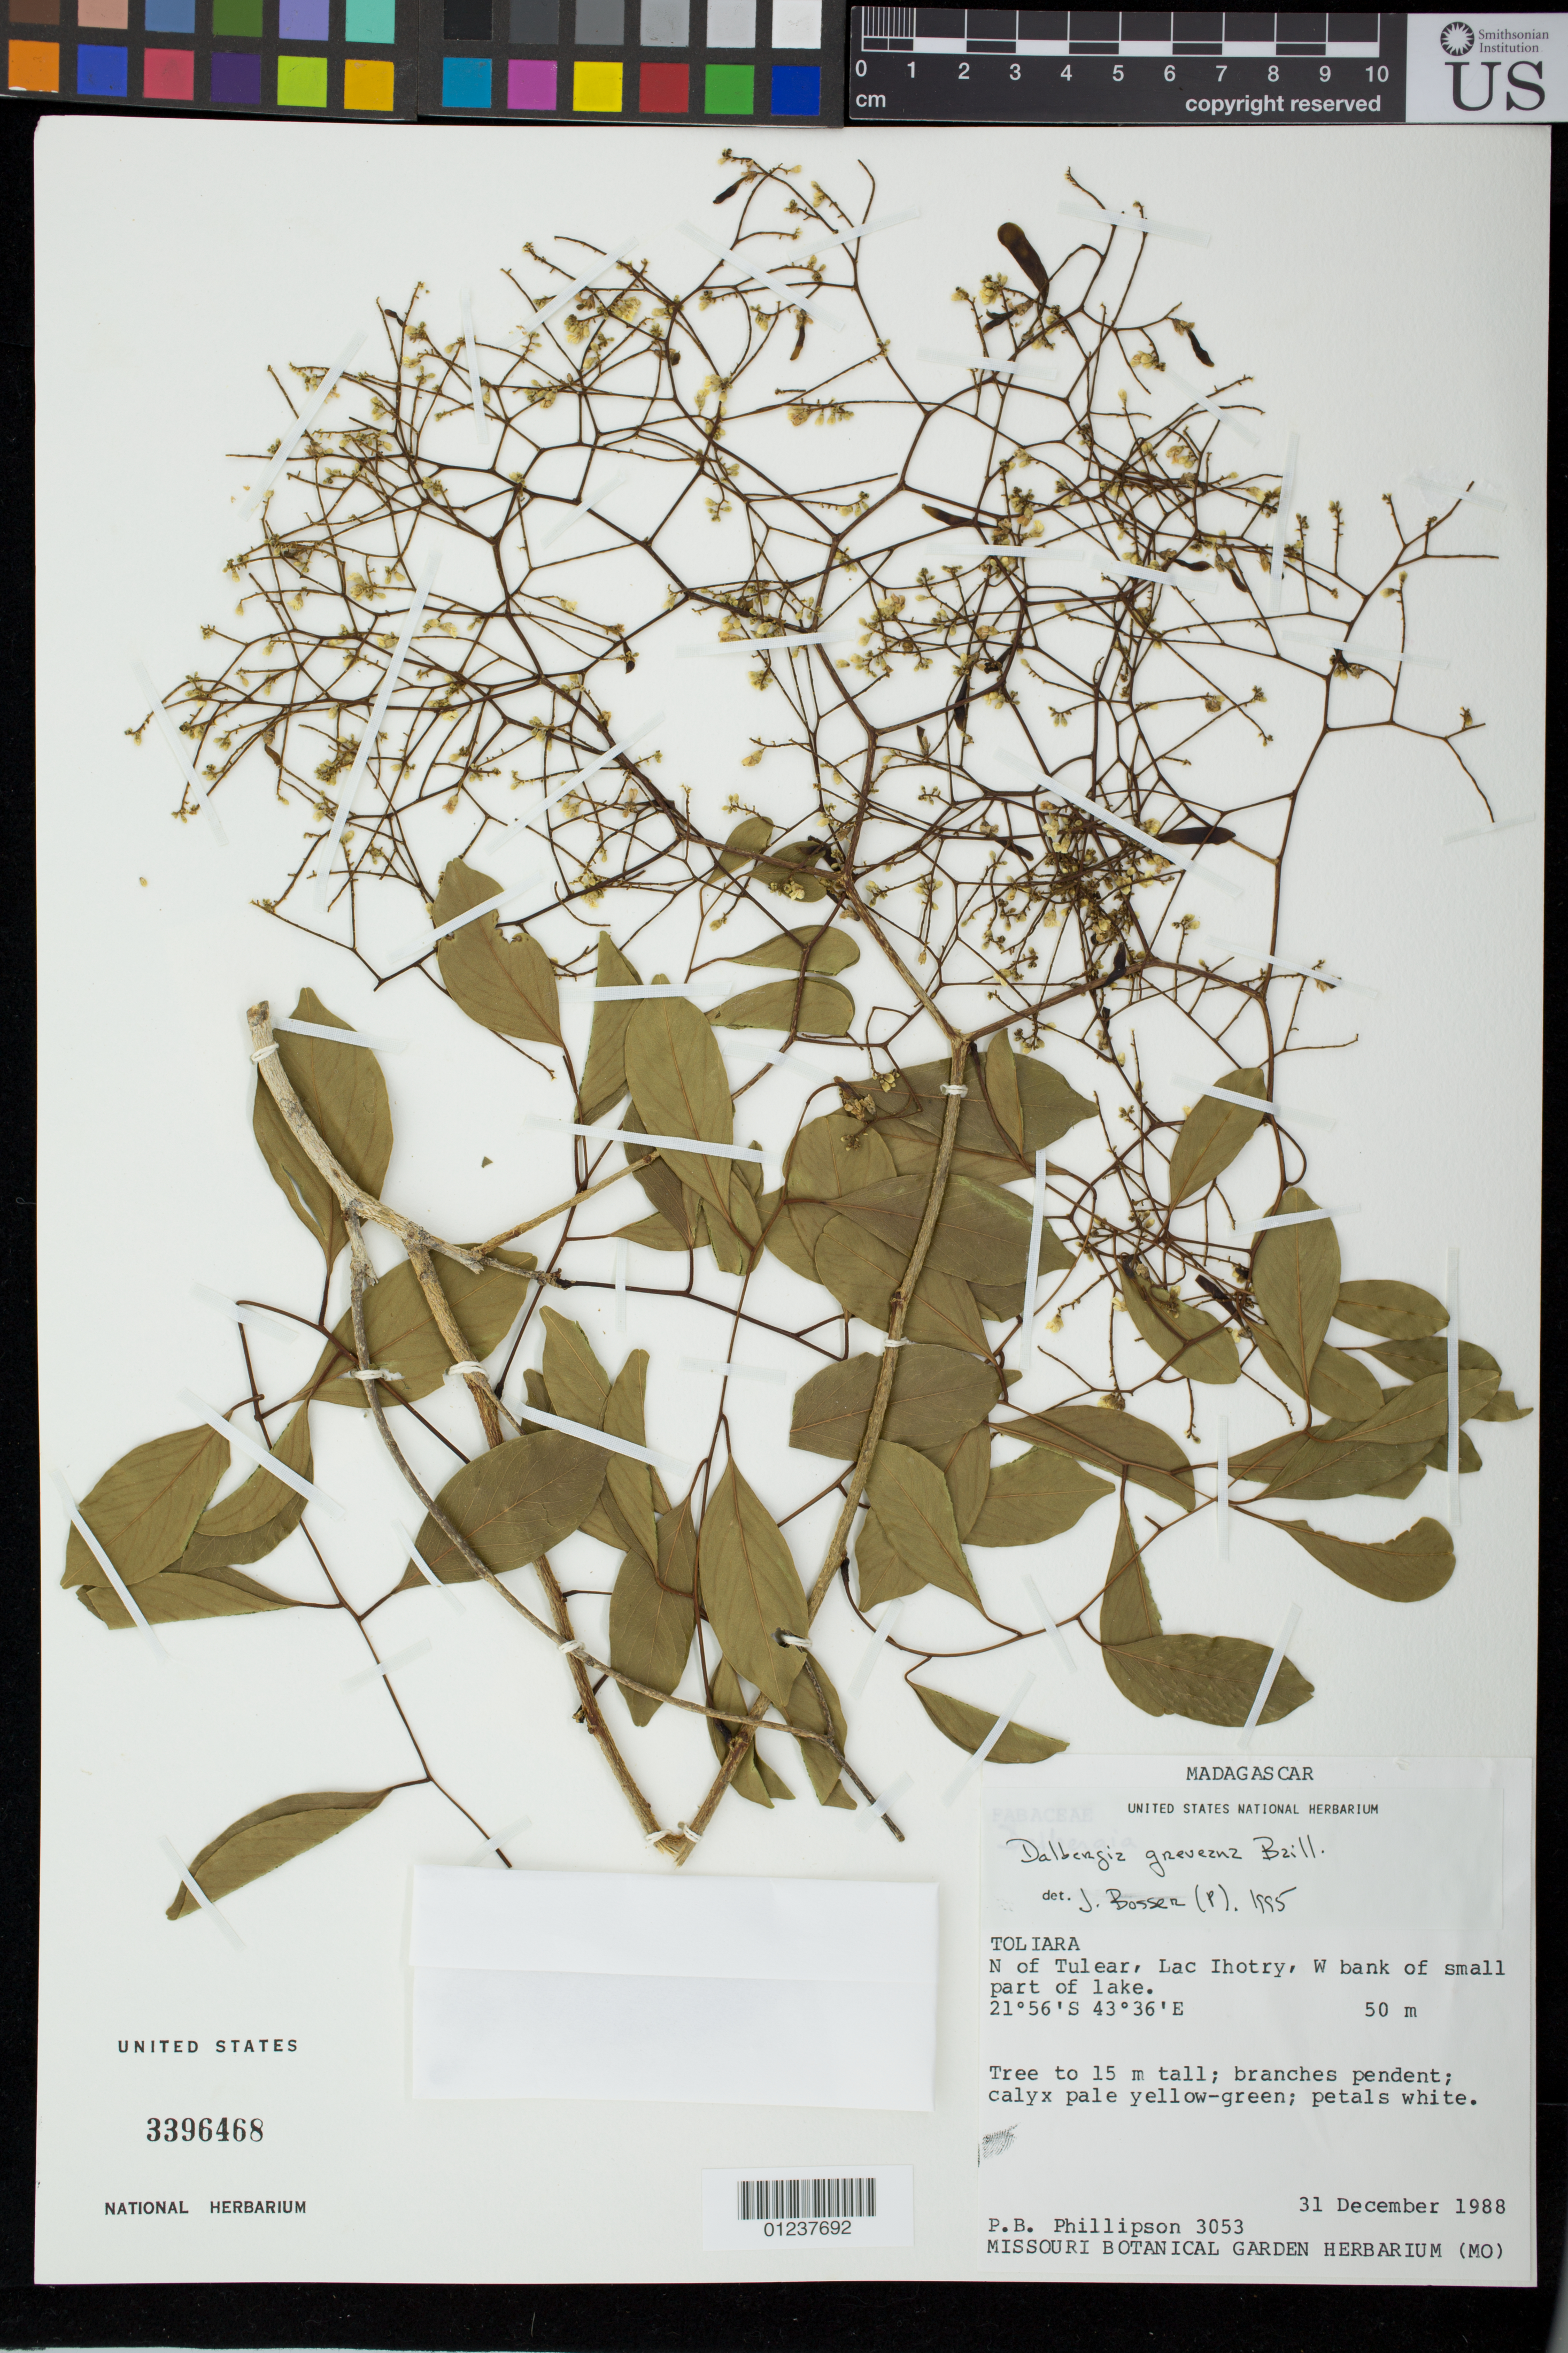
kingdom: Plantae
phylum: Tracheophyta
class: Magnoliopsida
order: Fabales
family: Fabaceae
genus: Dalbergia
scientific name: Dalbergia greveana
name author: Baill.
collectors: P. B. Phillipson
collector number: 3053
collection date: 1988-12-31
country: Madagascar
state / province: Atsimo-Andrefana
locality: Toliara, N of Tulear, Lac Ihotry, W bank of small part of lake.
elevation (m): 50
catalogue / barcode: US 3396468